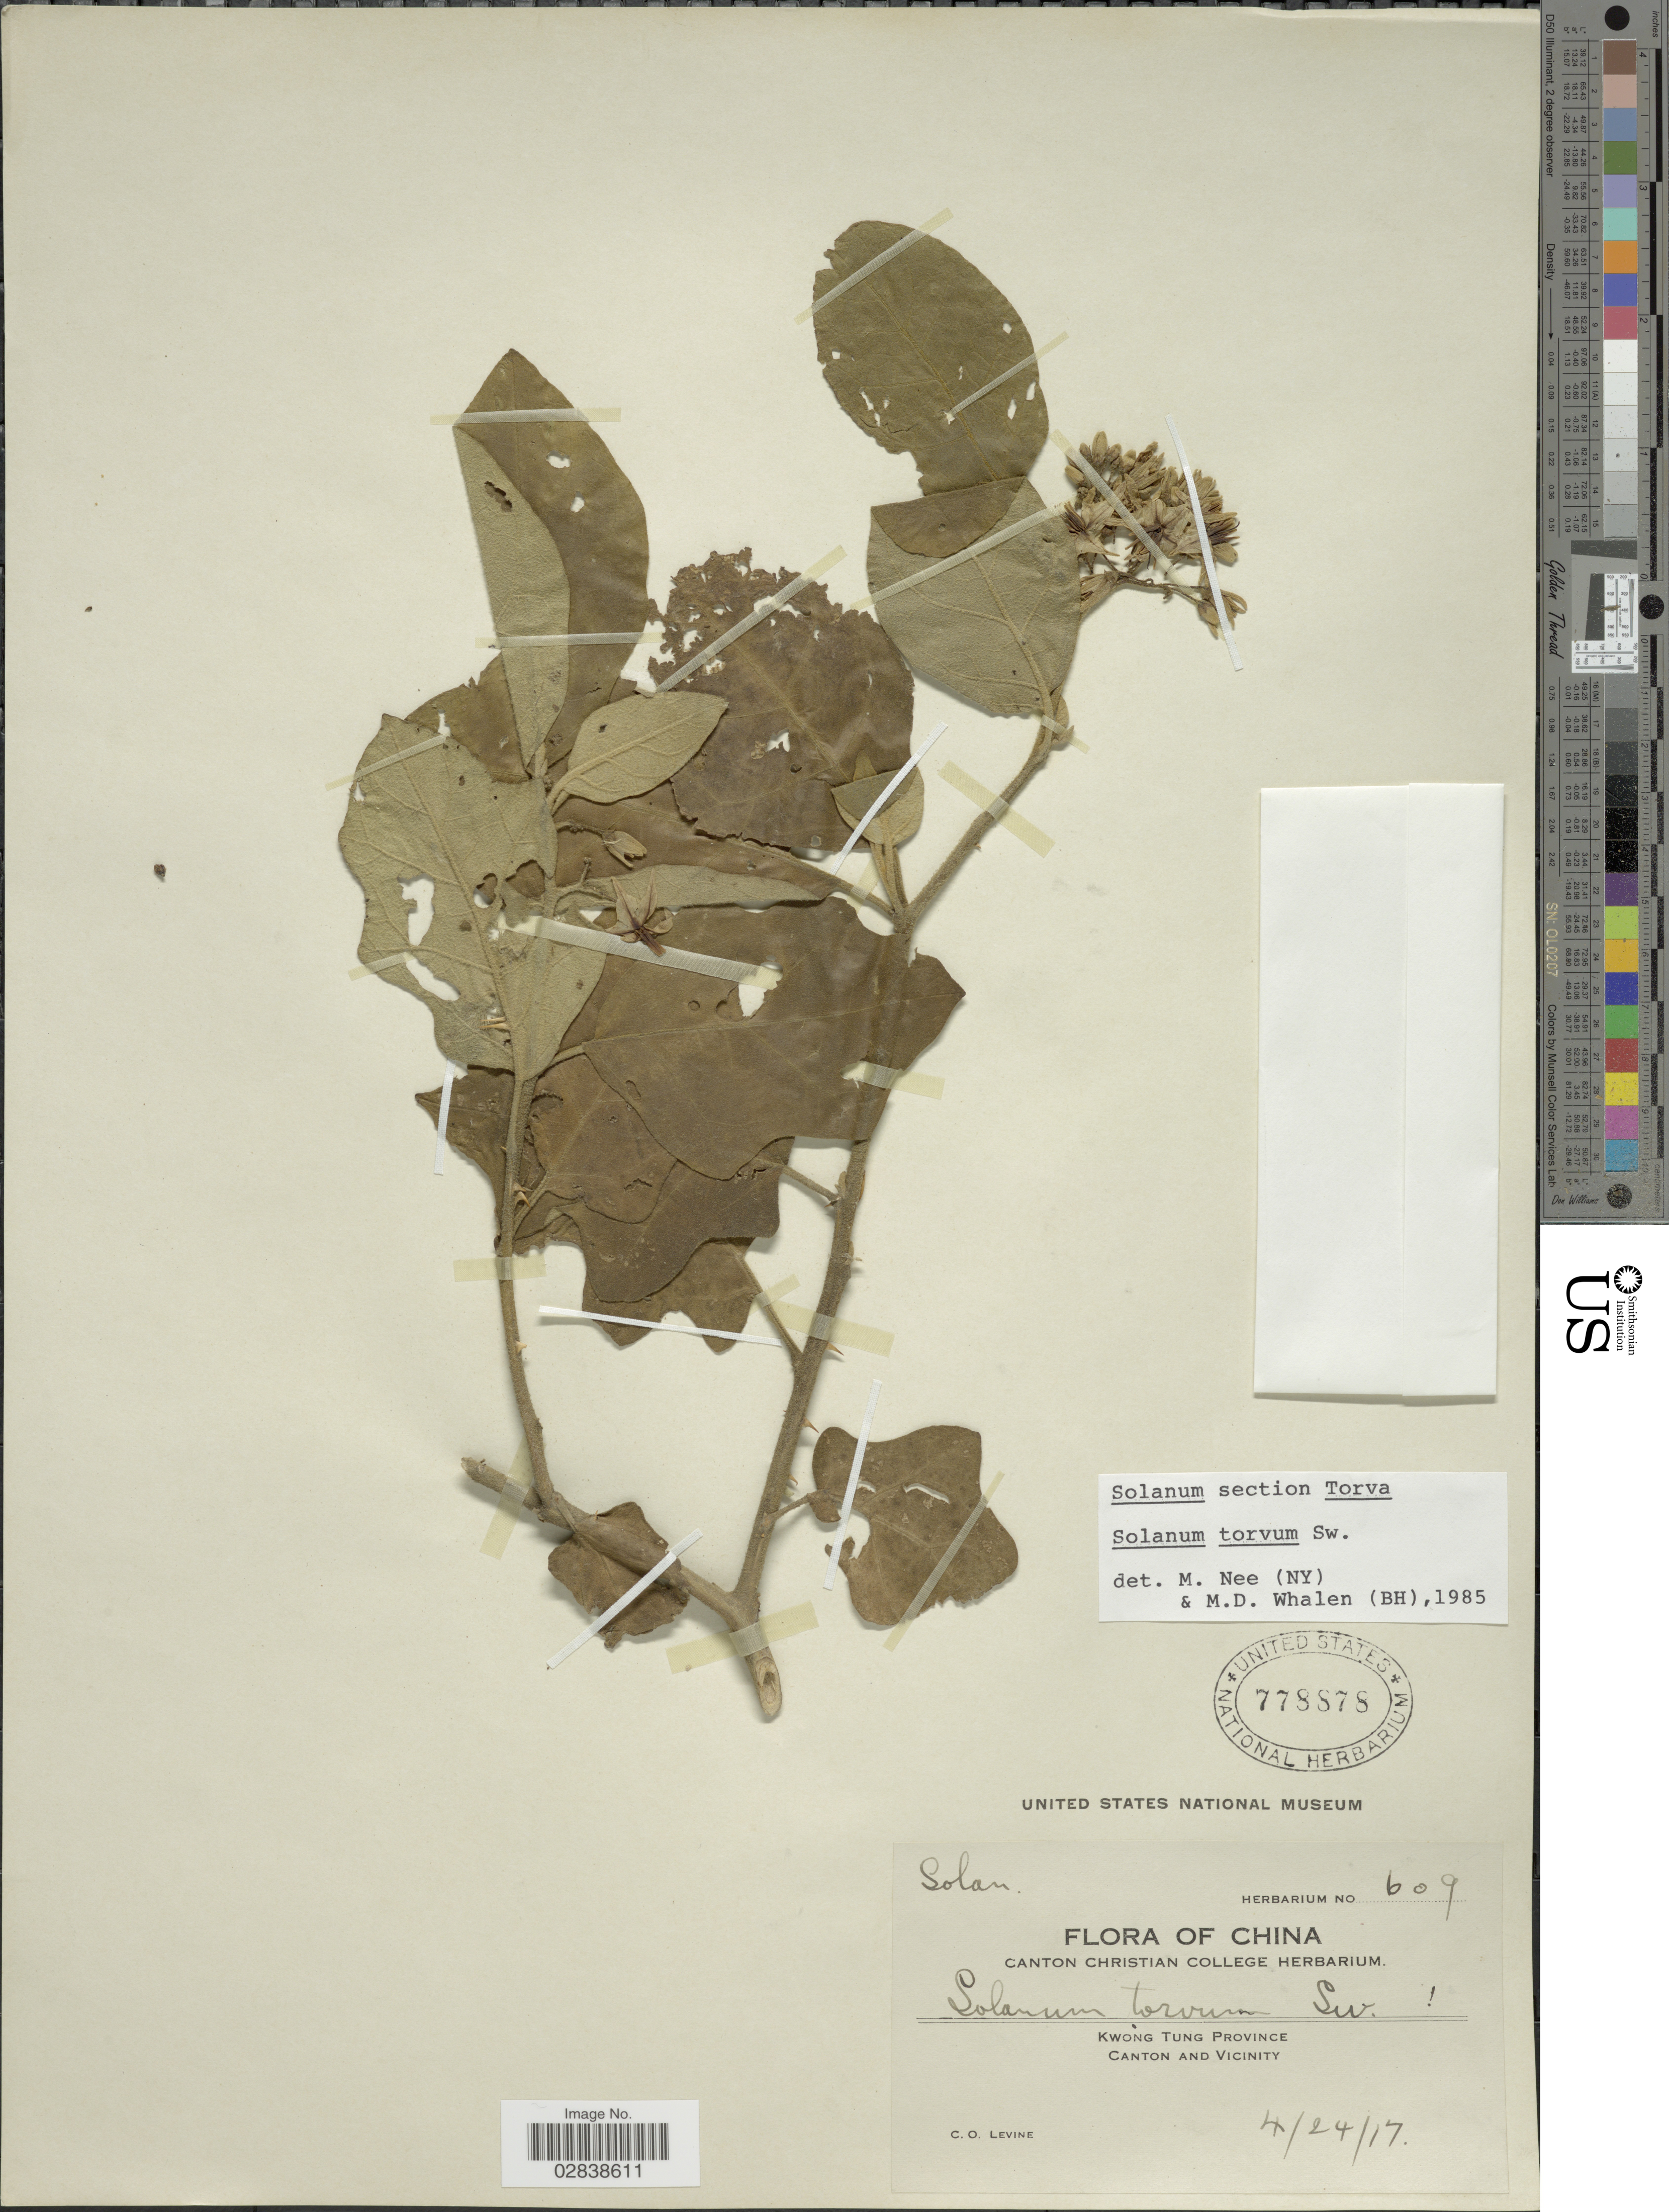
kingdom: Plantae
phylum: Tracheophyta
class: Magnoliopsida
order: Solanales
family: Solanaceae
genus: Solanum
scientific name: Solanum torvum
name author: Sw.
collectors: C. O. Levine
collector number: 609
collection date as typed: Transcribed d/m/y: 24/4/17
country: China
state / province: Guangdong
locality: Kwong Tung Province, Canton and Vicinity.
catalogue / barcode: US 778878